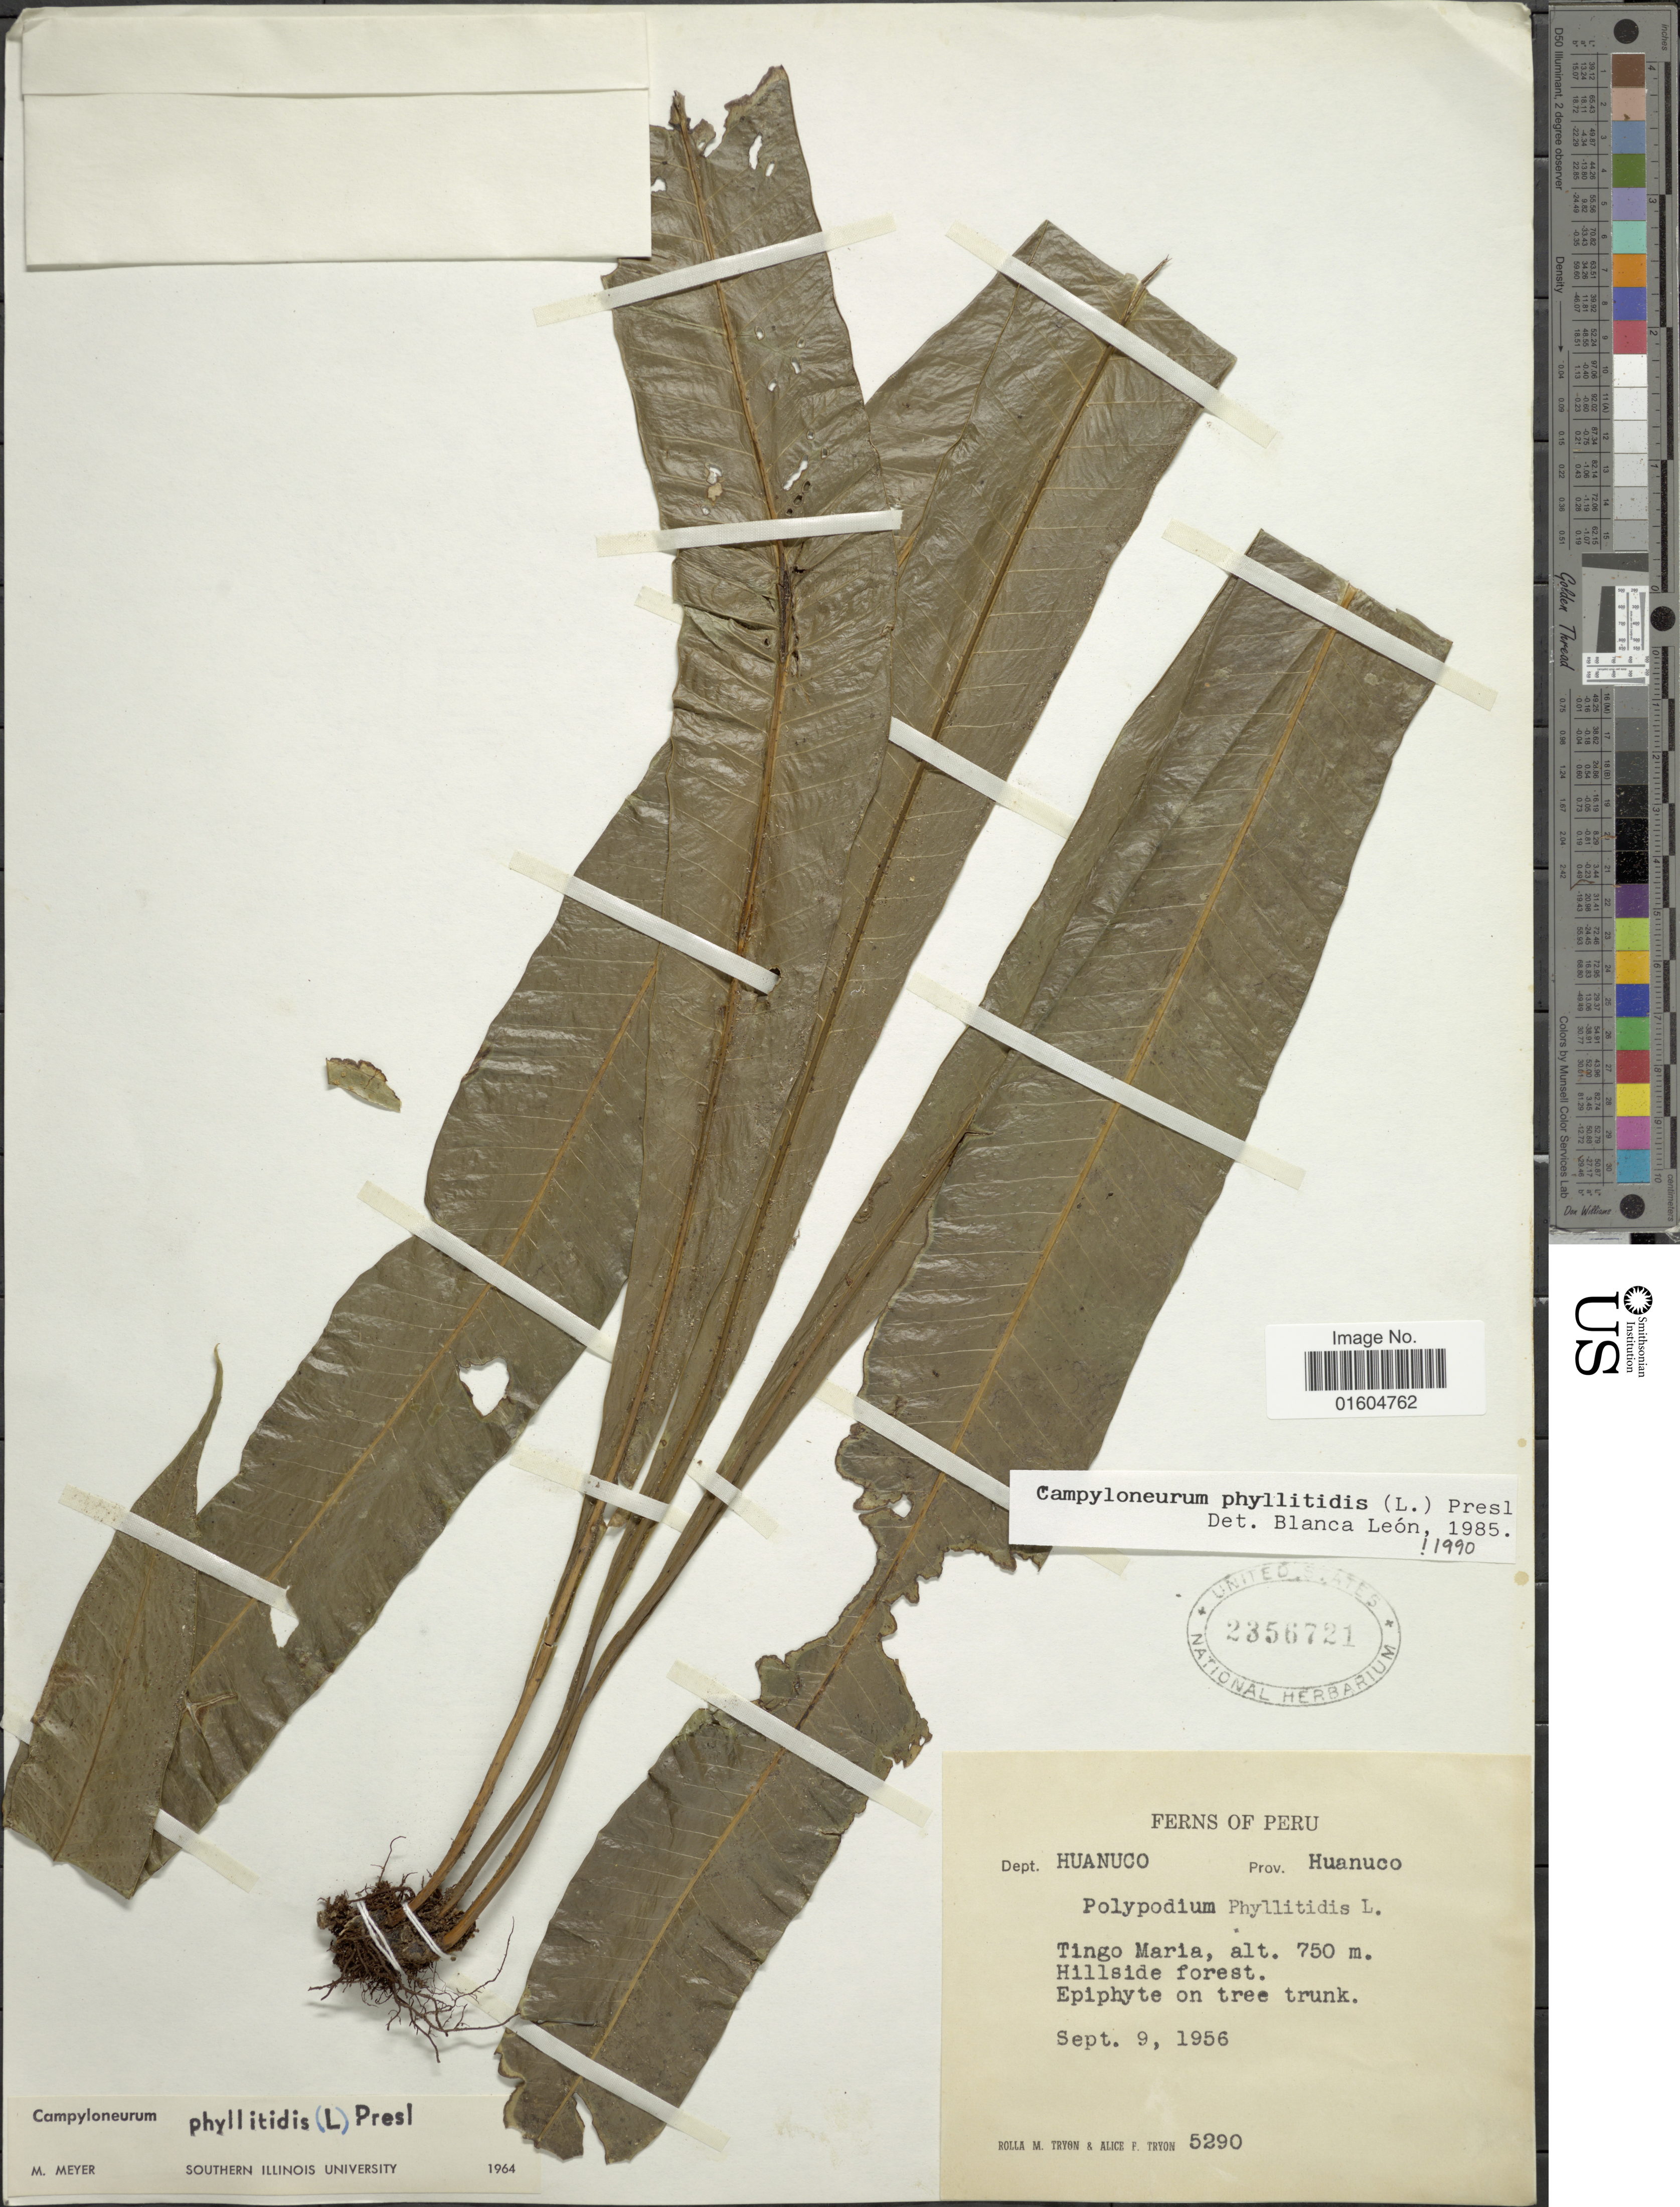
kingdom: Plantae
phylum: Tracheophyta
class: Polypodiopsida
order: Polypodiales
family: Polypodiaceae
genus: Campyloneurum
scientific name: Campyloneurum phyllitidis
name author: (L.) C. Presl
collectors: R. M. Tryon & A. F. Tryon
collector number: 5290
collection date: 1956-09-09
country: Peru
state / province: Huánuco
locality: Peru. Dept. Huanuco. Prov. Huanuco. Tingo Maria. Hillside forest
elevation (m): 750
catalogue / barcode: US 2356721